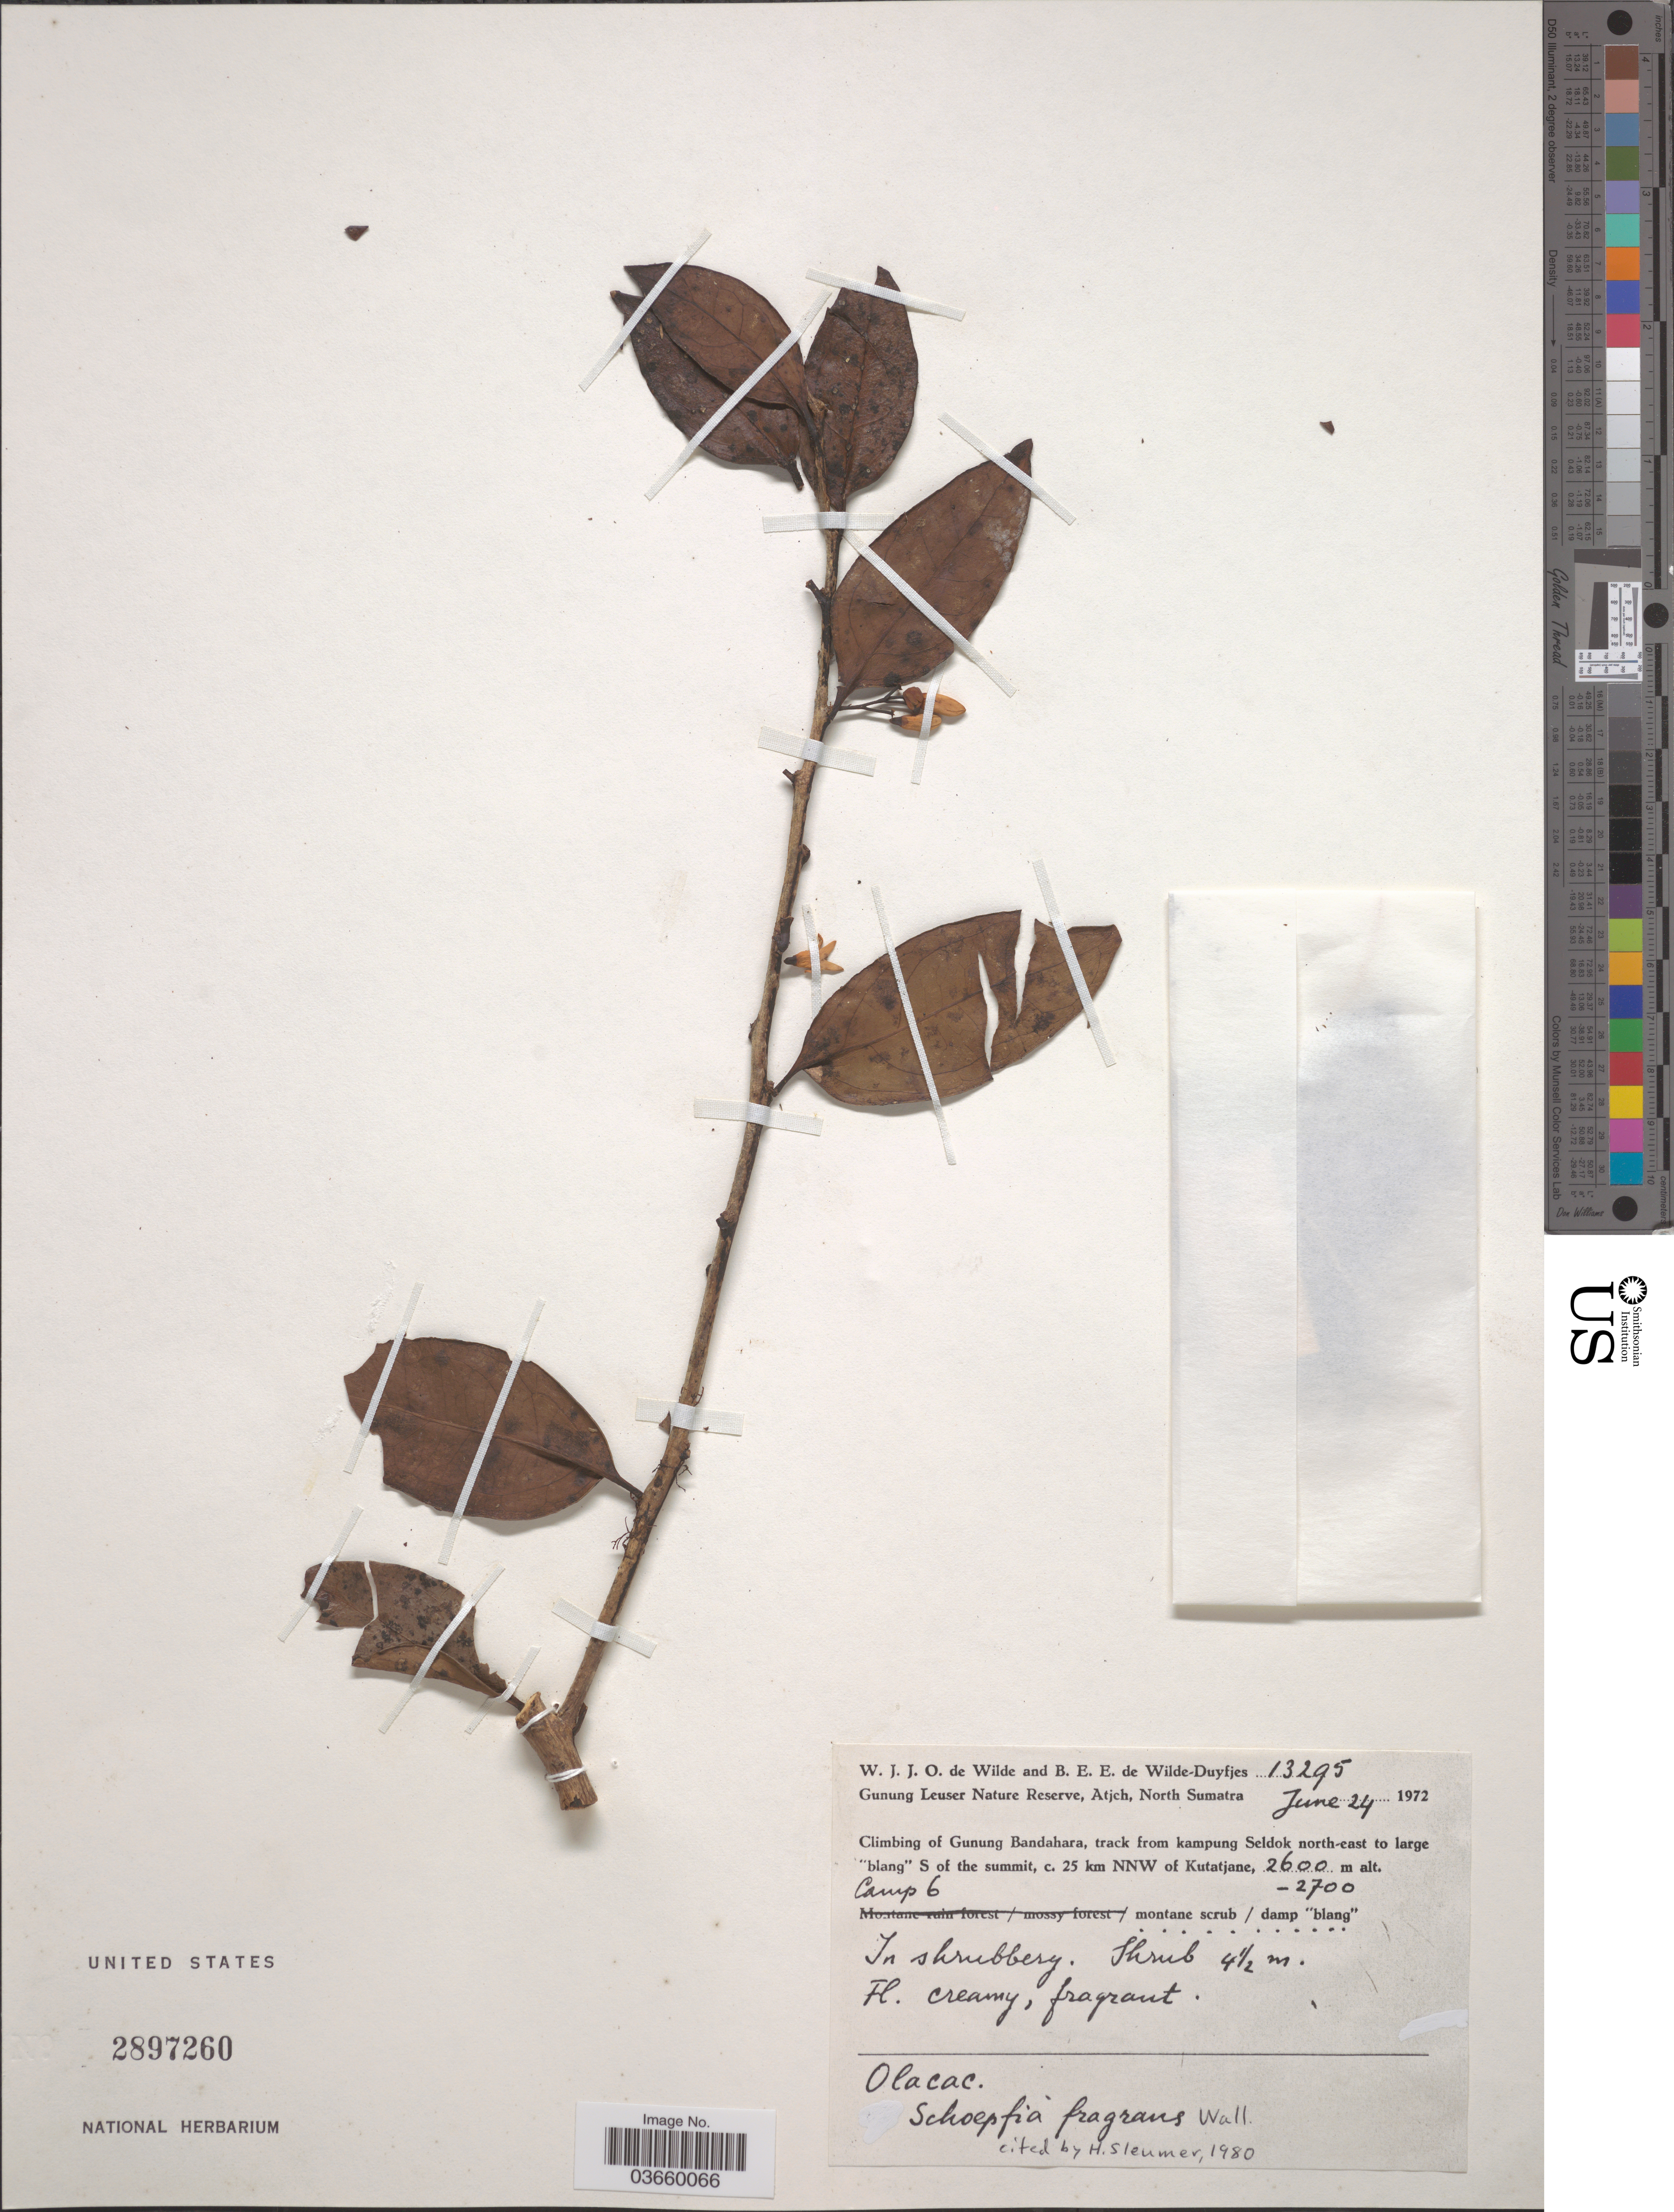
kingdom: Plantae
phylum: Tracheophyta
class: Magnoliopsida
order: Santalales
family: Schoepfiaceae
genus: Schoepfia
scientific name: Schoepfia fragrans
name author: Wall.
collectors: W. J. de Wilde & B. E. de Wilde-Duyfjes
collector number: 13295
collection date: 1972-06-24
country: Indonesia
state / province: Sumatra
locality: Gunung Leuser Nature Reserve, Atjeh, North Sumatra. Climbing of Gunung Bandahara, track from kampung Seldok north-east to large "blang" S of the summit, c. 25 km NNW of Kutatjane, Camp 6.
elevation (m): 2600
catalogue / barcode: US 2897260